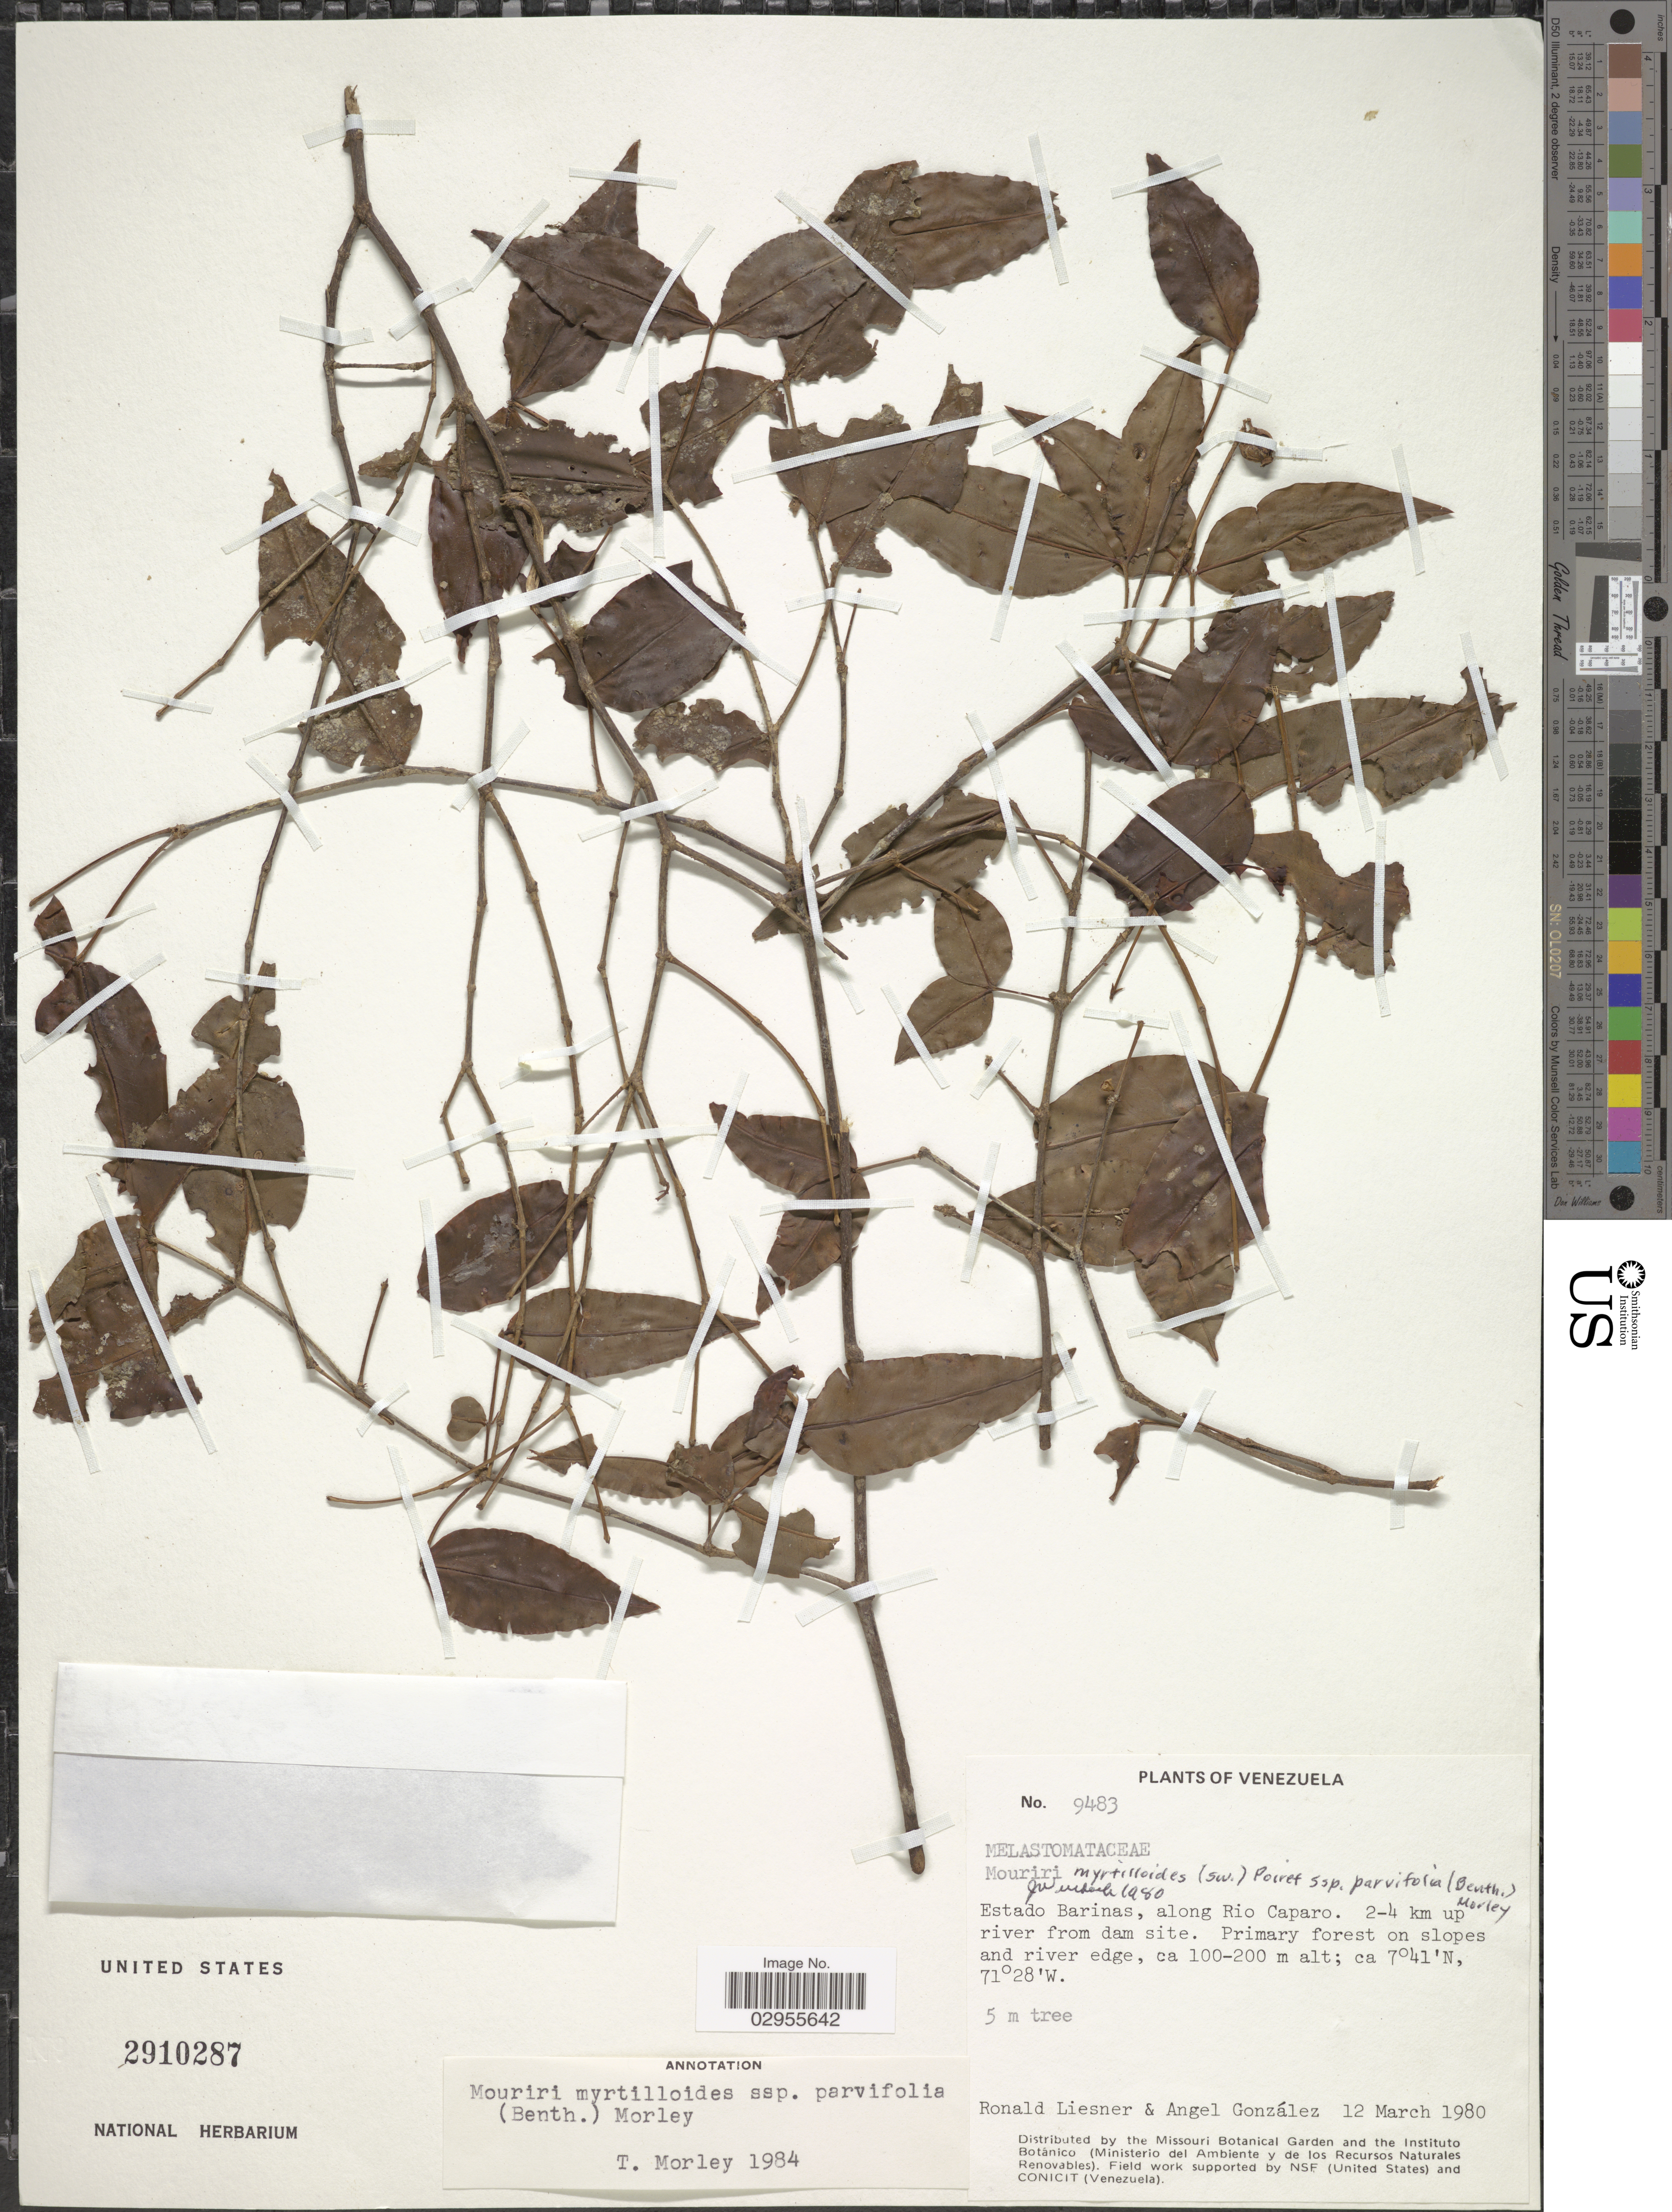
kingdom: Plantae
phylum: Tracheophyta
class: Magnoliopsida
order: Myrtales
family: Melastomataceae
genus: Mouriri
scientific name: Mouriri myrtilloides subsp. parvifolia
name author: (Benth.) Morley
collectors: R. L. Liesner & A. C. González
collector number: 9483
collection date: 1980-03-12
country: Venezuela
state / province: Barinas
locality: Estado Barinas, along Rio Caparo. 2-4 km up river from dam site.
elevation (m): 100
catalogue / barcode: US 2910287